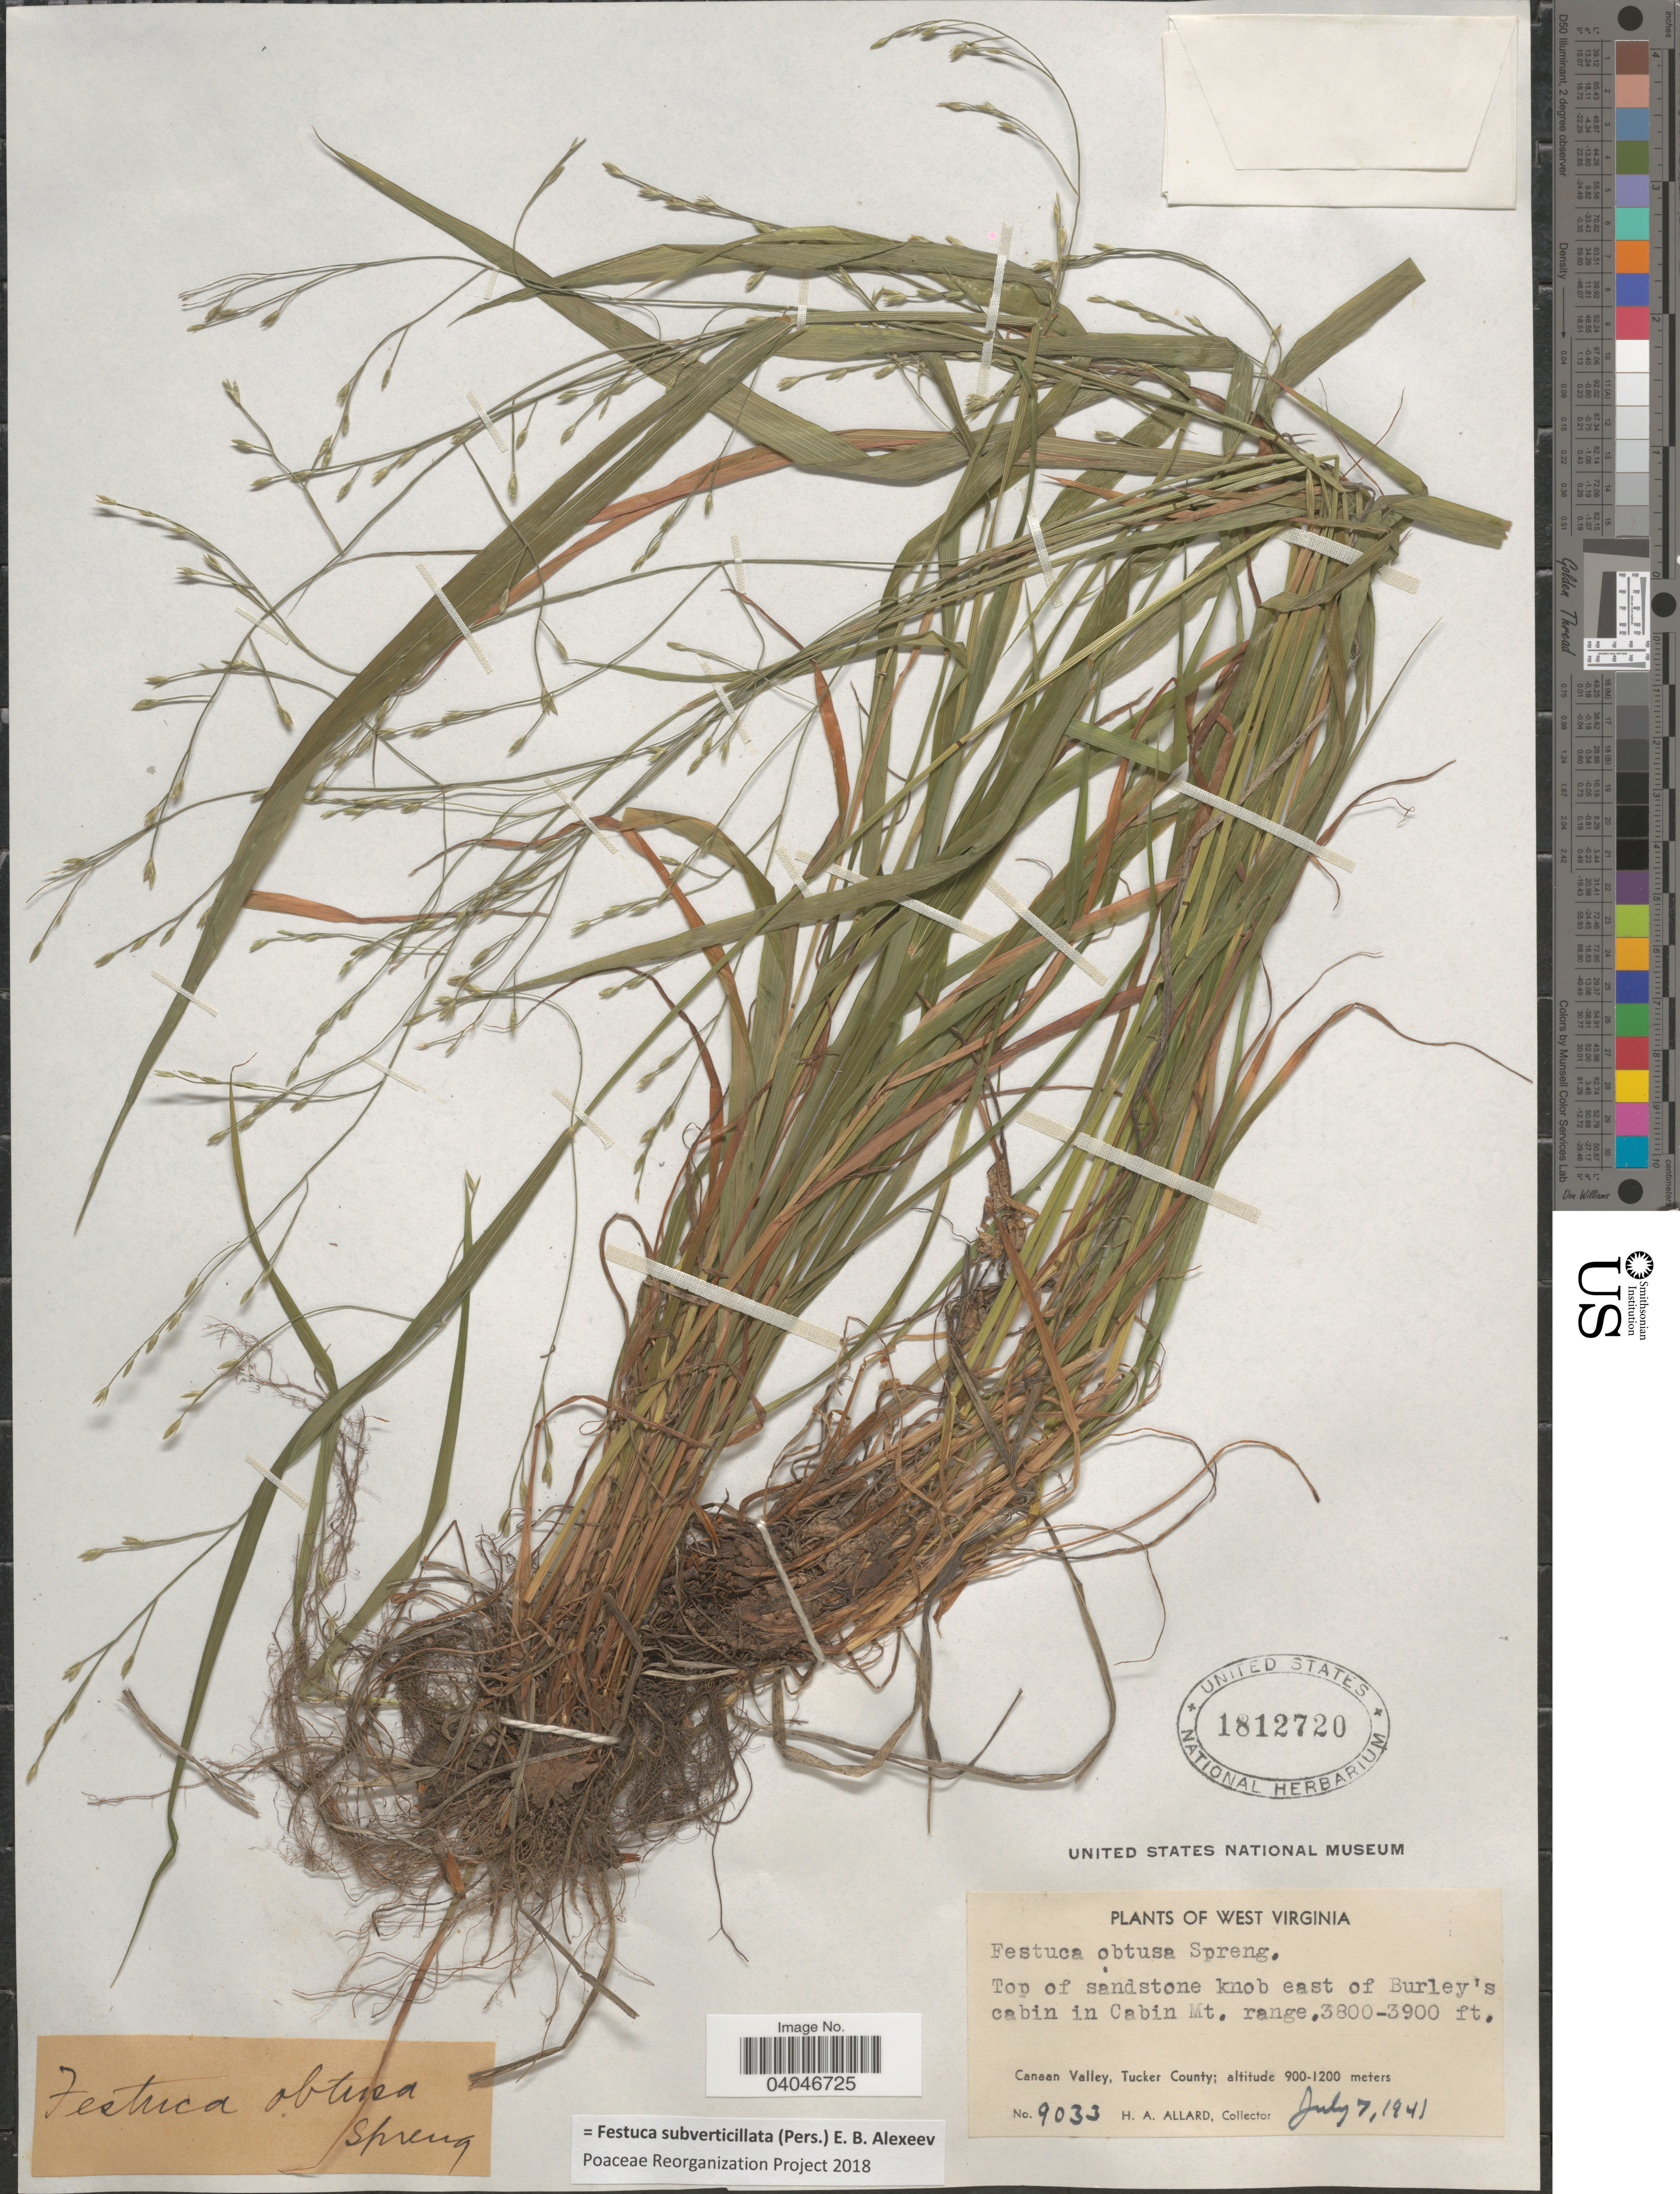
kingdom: Plantae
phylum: Tracheophyta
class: Liliopsida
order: Poales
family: Poaceae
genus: Festuca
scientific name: Festuca subverticillata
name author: (Pers.) E.B. Alexeev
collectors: H. A. Allard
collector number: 9033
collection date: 1941-07-07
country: United States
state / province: West Virginia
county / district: Tucker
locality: Top of sandstone knob east of Burley's cabin in Cabin Mt. range. Canaan Valley, Tucker County.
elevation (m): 1158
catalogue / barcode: US 1812720